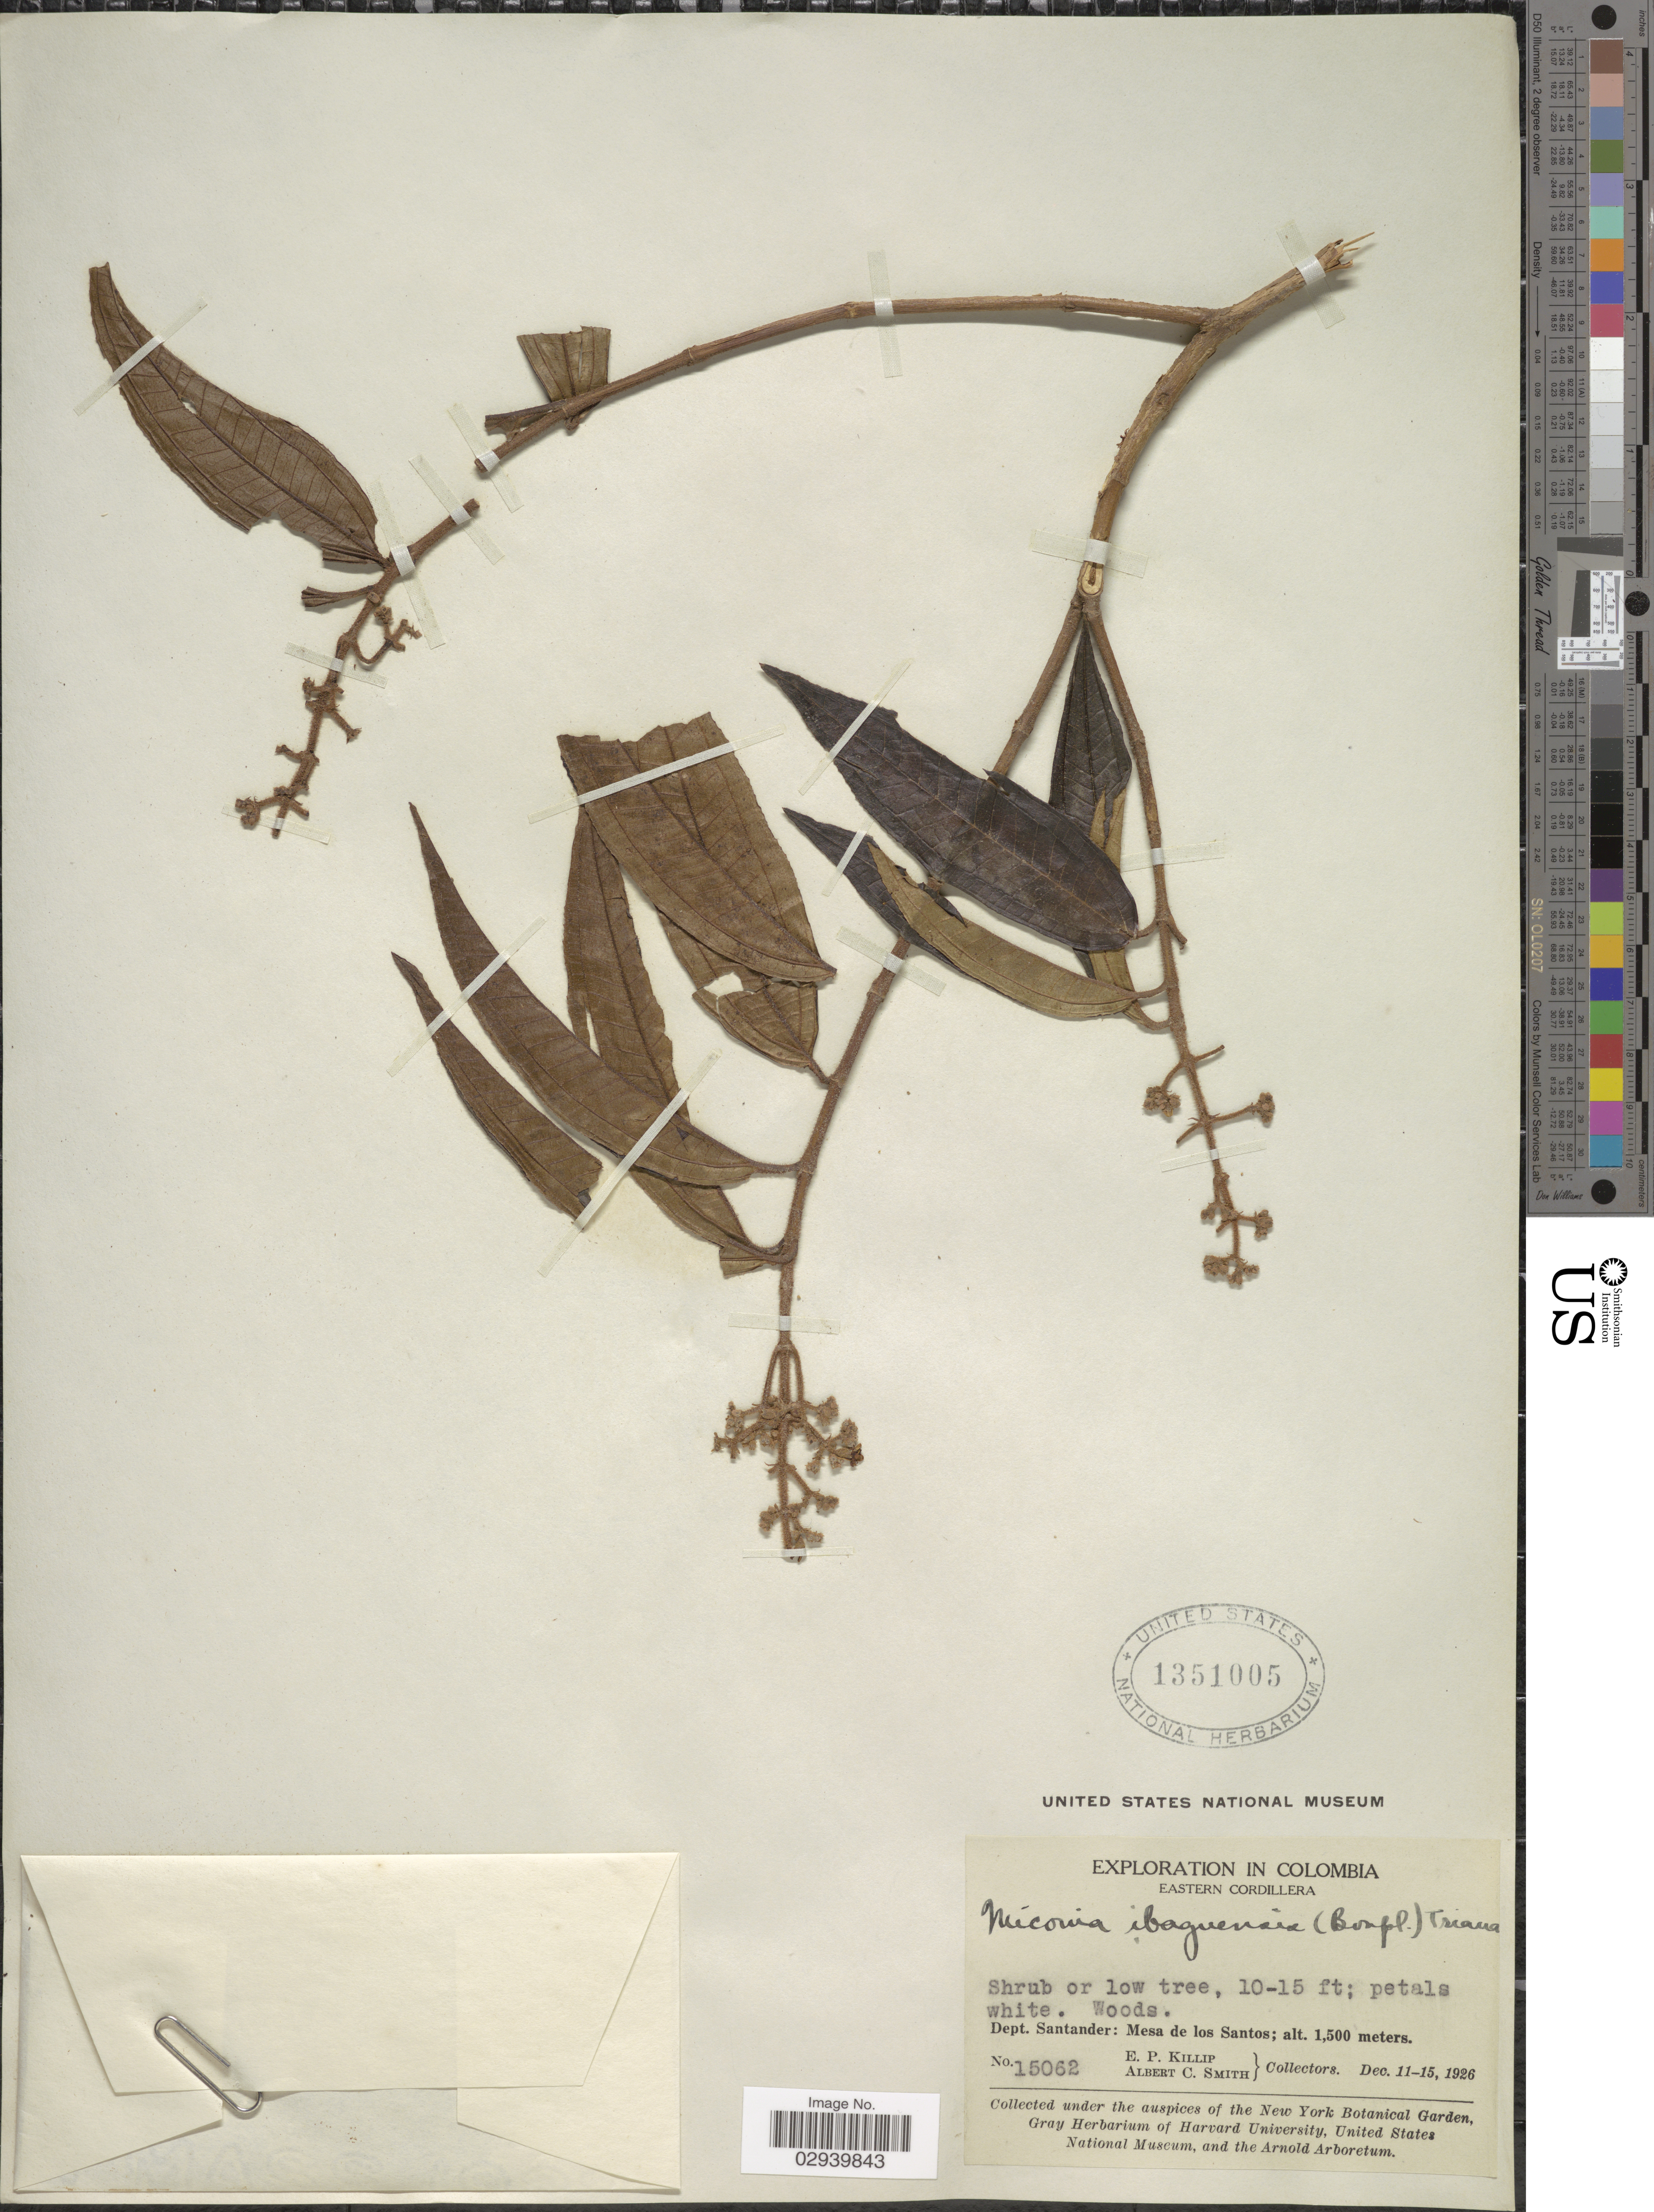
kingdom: Plantae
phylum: Tracheophyta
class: Magnoliopsida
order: Myrtales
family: Melastomataceae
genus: Miconia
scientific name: Miconia ibaguensis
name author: (Bonpl.) Triana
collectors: E. P. Killip & A. C. Smith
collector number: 15062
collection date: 1926-12-11/1926-12-15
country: Colombia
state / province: Santander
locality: Eastern Cordillera. Dept. Santander: Mesa de los Santos.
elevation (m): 1500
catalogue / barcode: US 1351005